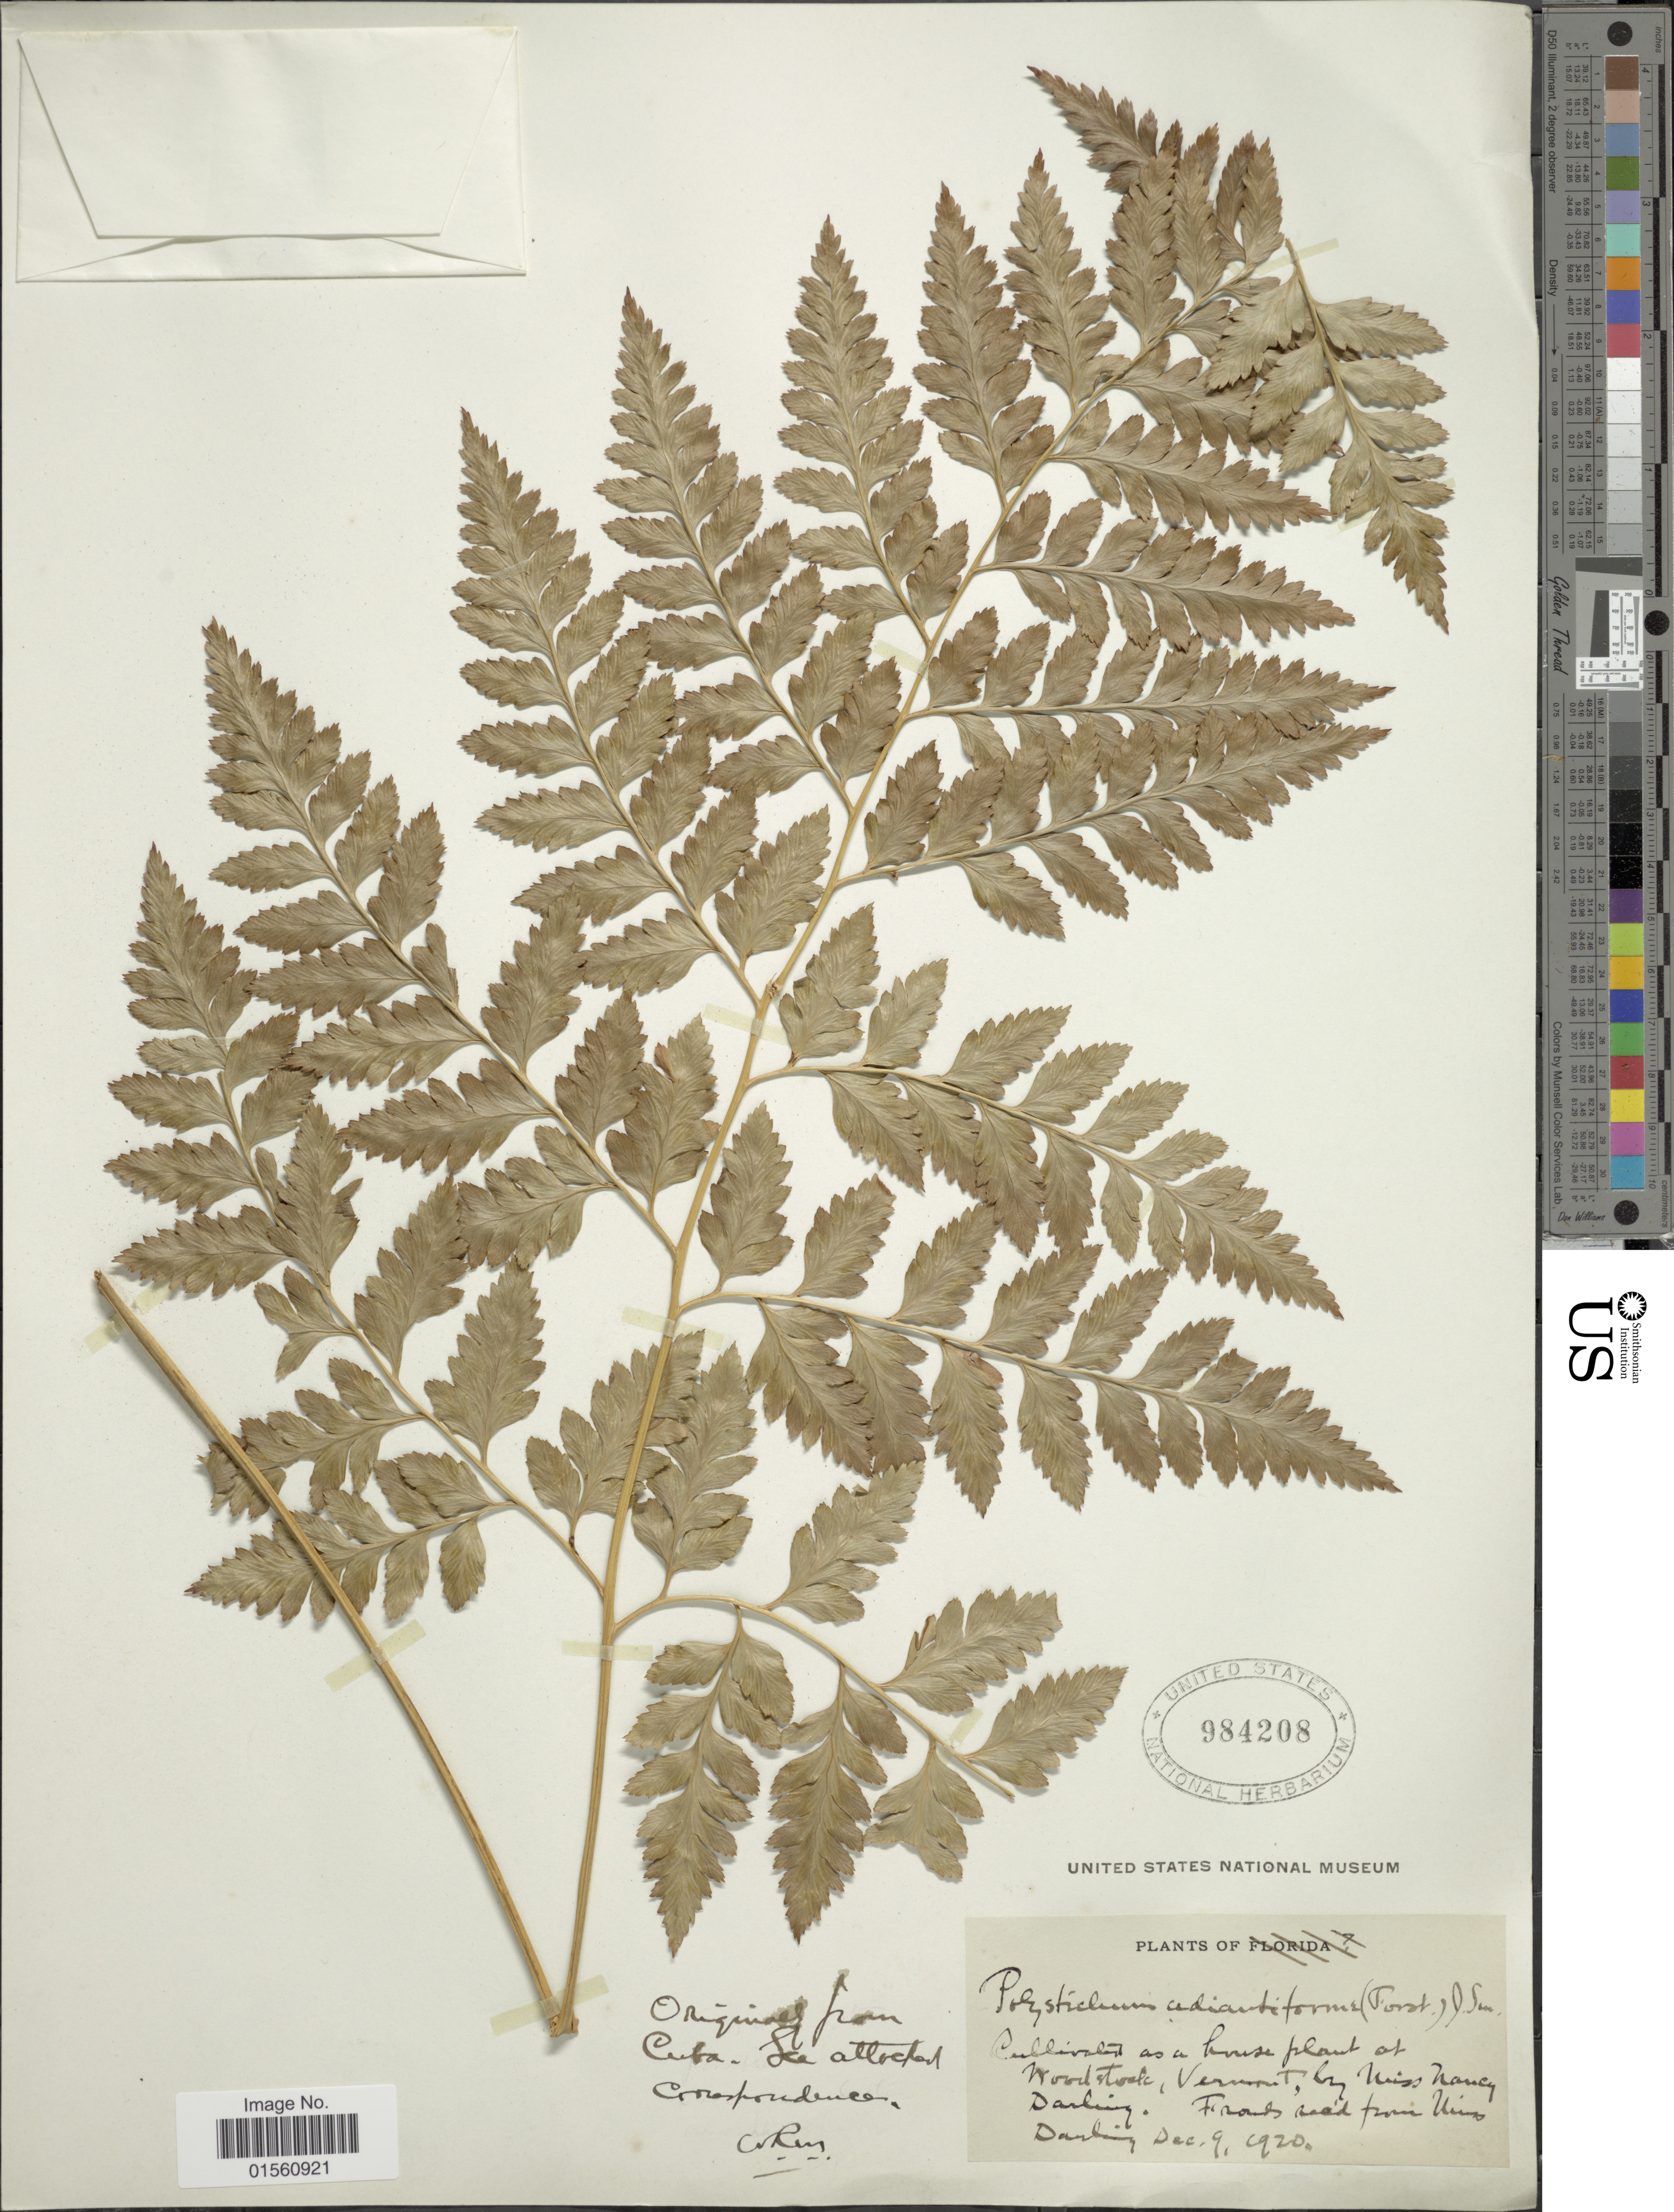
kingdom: Plantae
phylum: Tracheophyta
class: Polypodiopsida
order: Polypodiales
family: Dryopteridaceae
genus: Rumohra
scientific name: Rumohra adiantiformis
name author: (G. Forst.) Ching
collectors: N. Darling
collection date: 1920-12-09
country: United States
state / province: Vermont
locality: Woodstock.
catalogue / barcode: US 984208